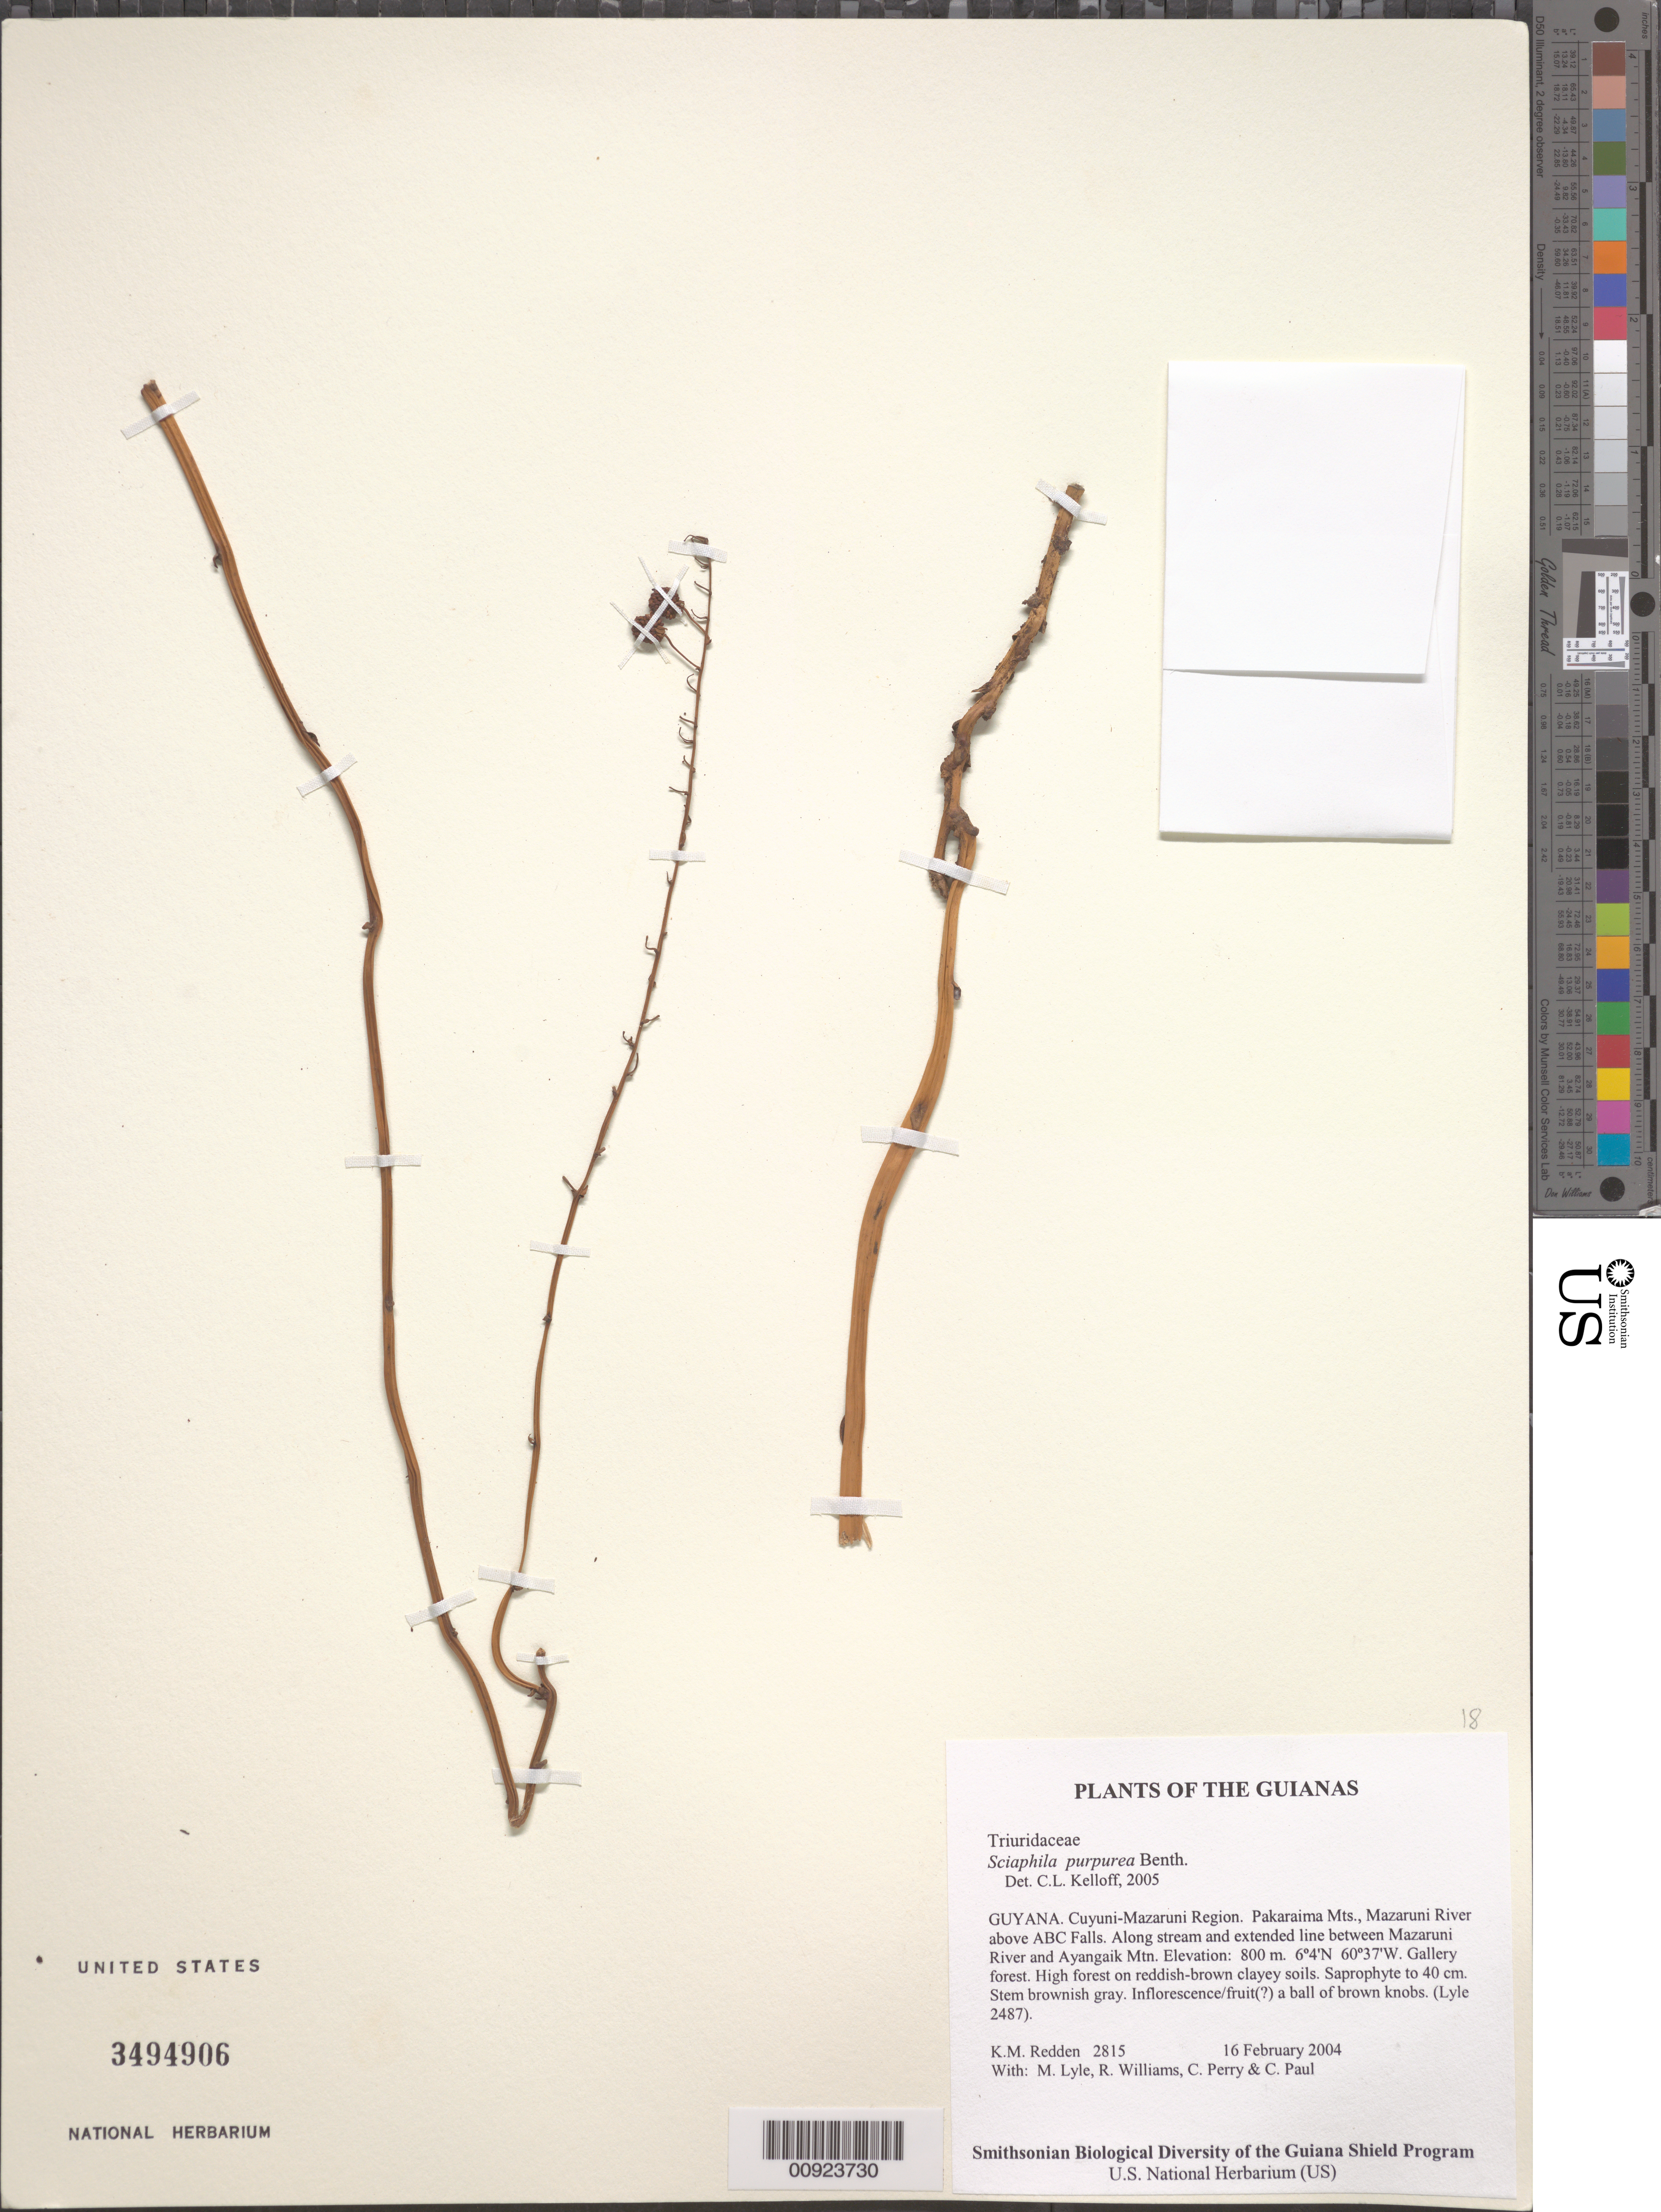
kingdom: Plantae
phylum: Tracheophyta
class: Liliopsida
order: Pandanales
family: Triuridaceae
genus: Sciaphila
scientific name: Sciaphila purpurea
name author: Benth.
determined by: Kelloff, Carol L., (US), Smithsonian Institution - National Museum of Natural History (UNITED STATES)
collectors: K. M. Redden, M. Lyle, R. Williams, C. Perry & C. Paul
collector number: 2815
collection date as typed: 16 February 2004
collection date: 2004-02-16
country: Guyana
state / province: Cuyuni-Mazaruni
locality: Pakaraima Mts., Mazaruni River above ABC Falls. Along stream and extended line between Mazaruni River and Ayangaik Mtn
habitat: Gallery forest. High forest on reddish-brown clayey soils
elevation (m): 800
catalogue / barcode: US 3494906